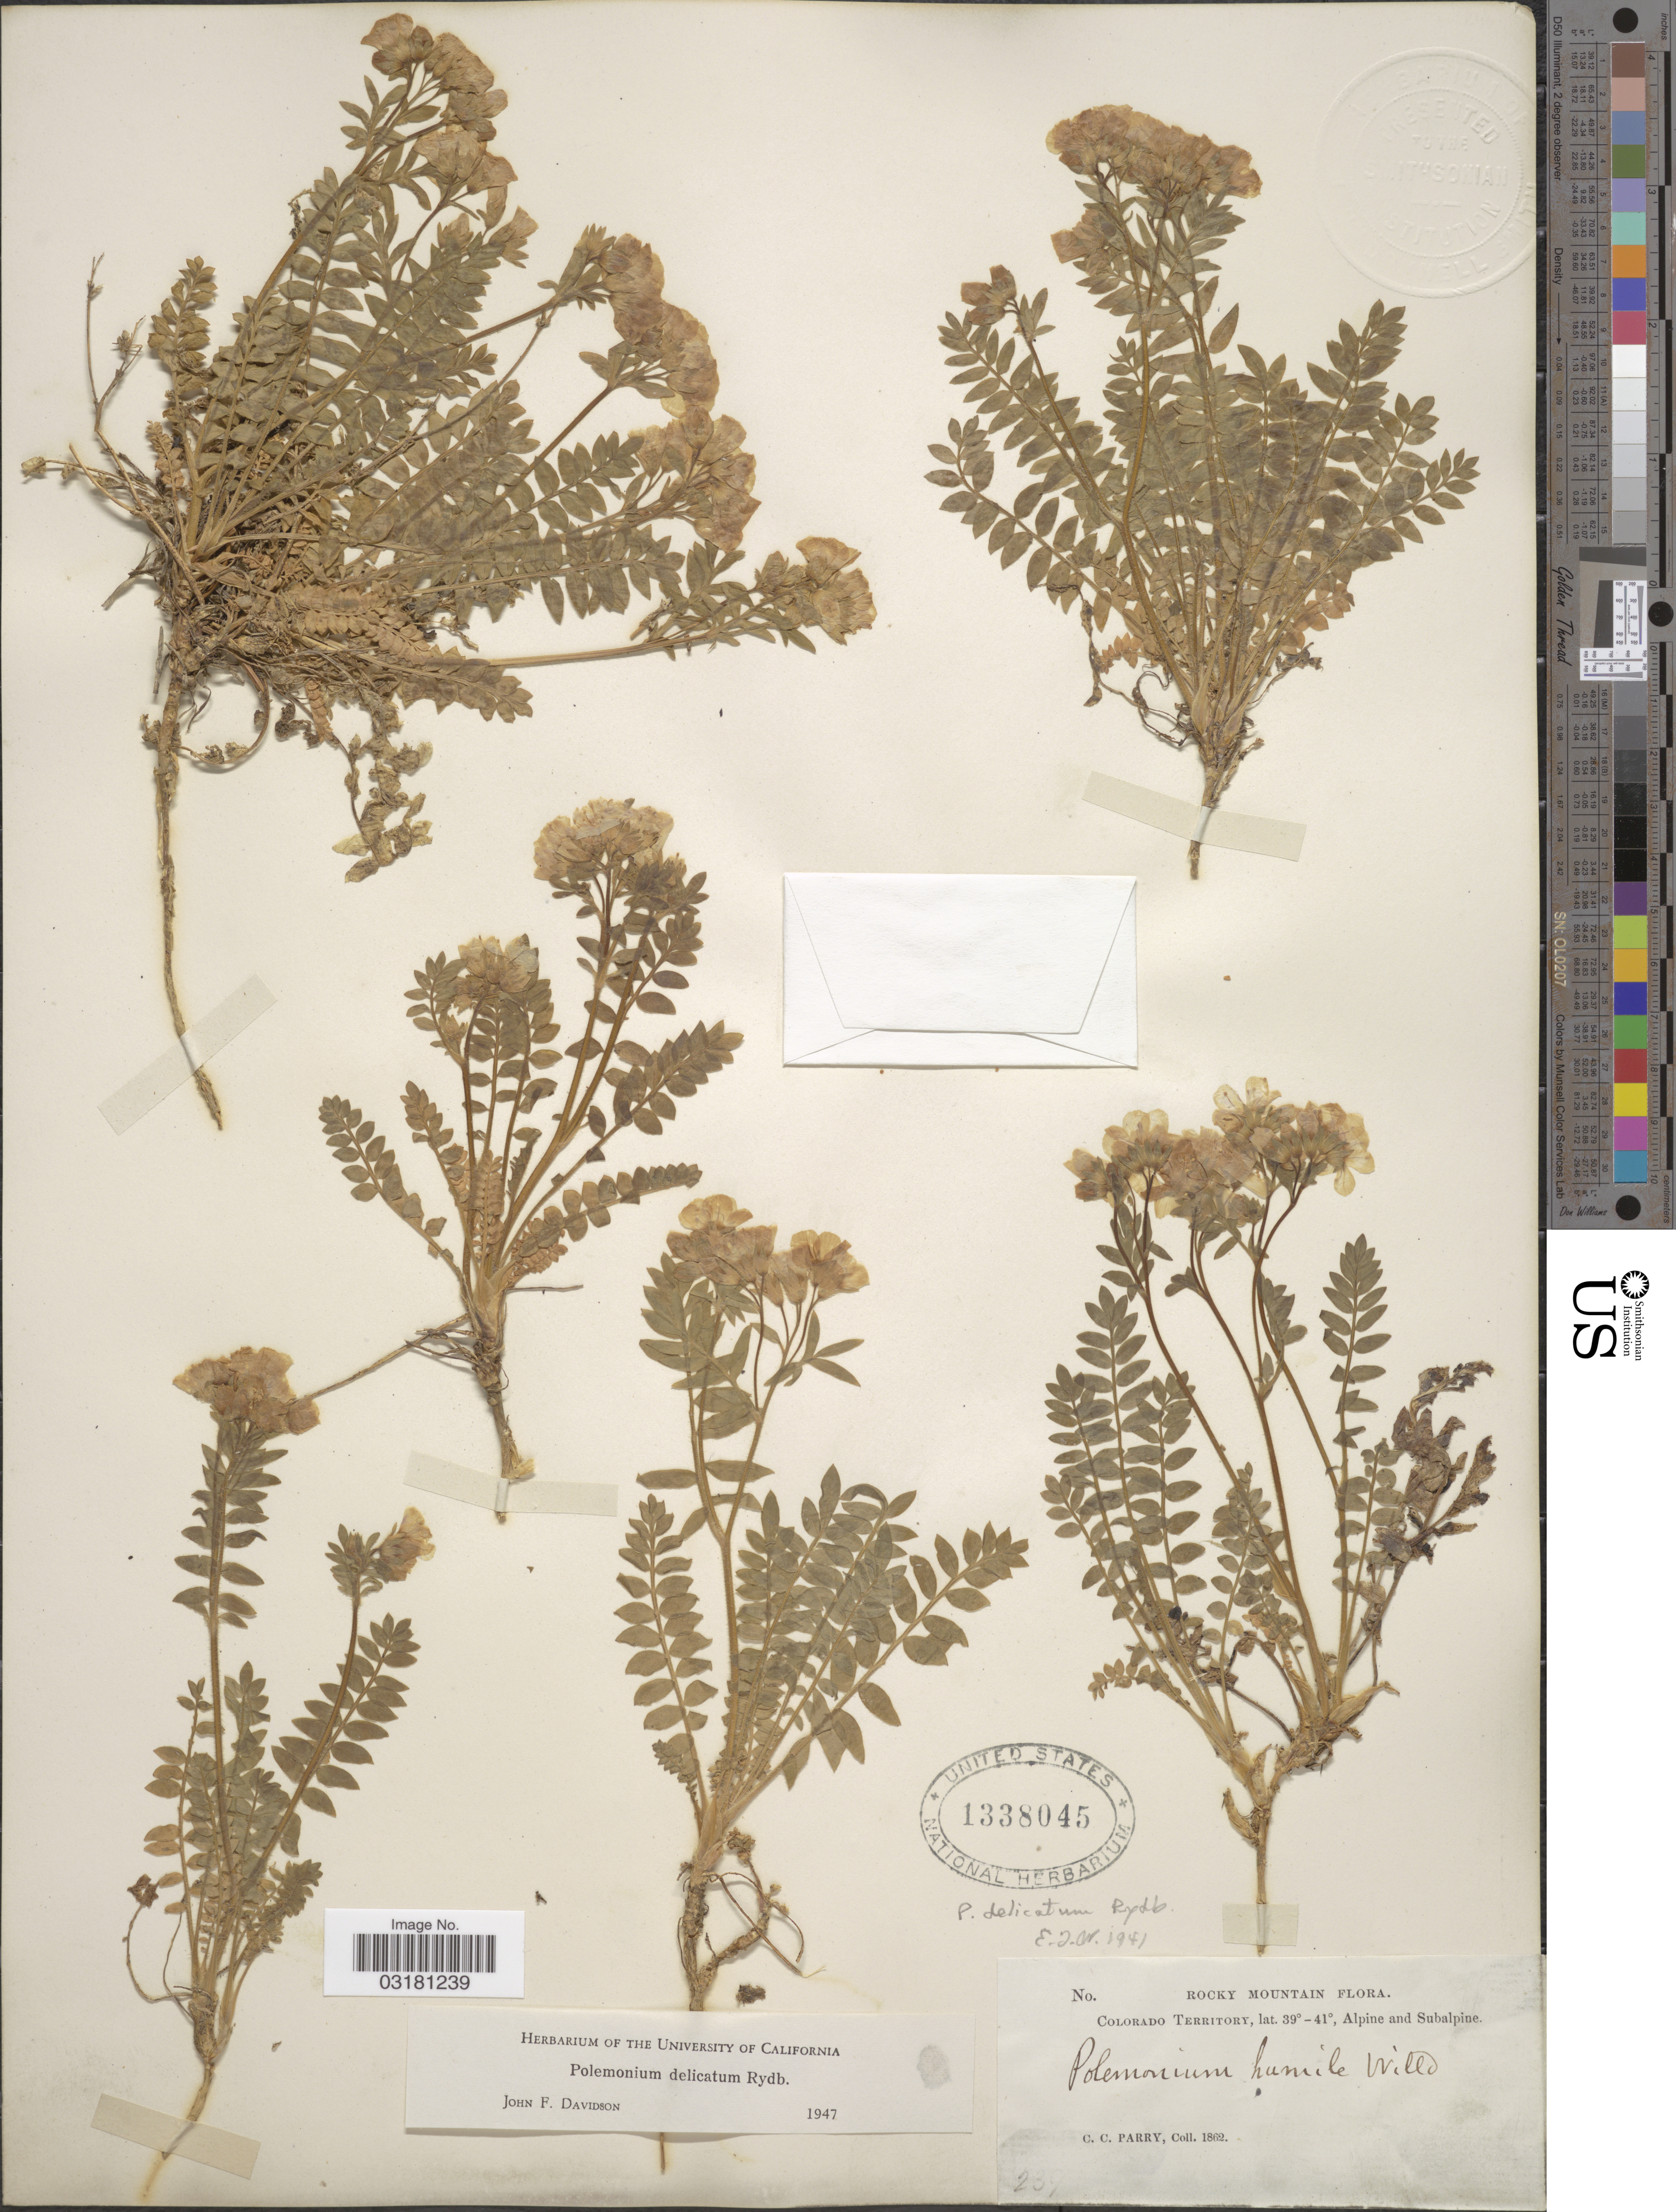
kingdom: Plantae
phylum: Tracheophyta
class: Magnoliopsida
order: Ericales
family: Polemoniaceae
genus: Polemonium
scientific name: Polemonium delicatum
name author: Rydb.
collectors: C. C. Parry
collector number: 239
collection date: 1862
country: United States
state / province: Colorado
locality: Rocky Mountain.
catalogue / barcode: US 1338045